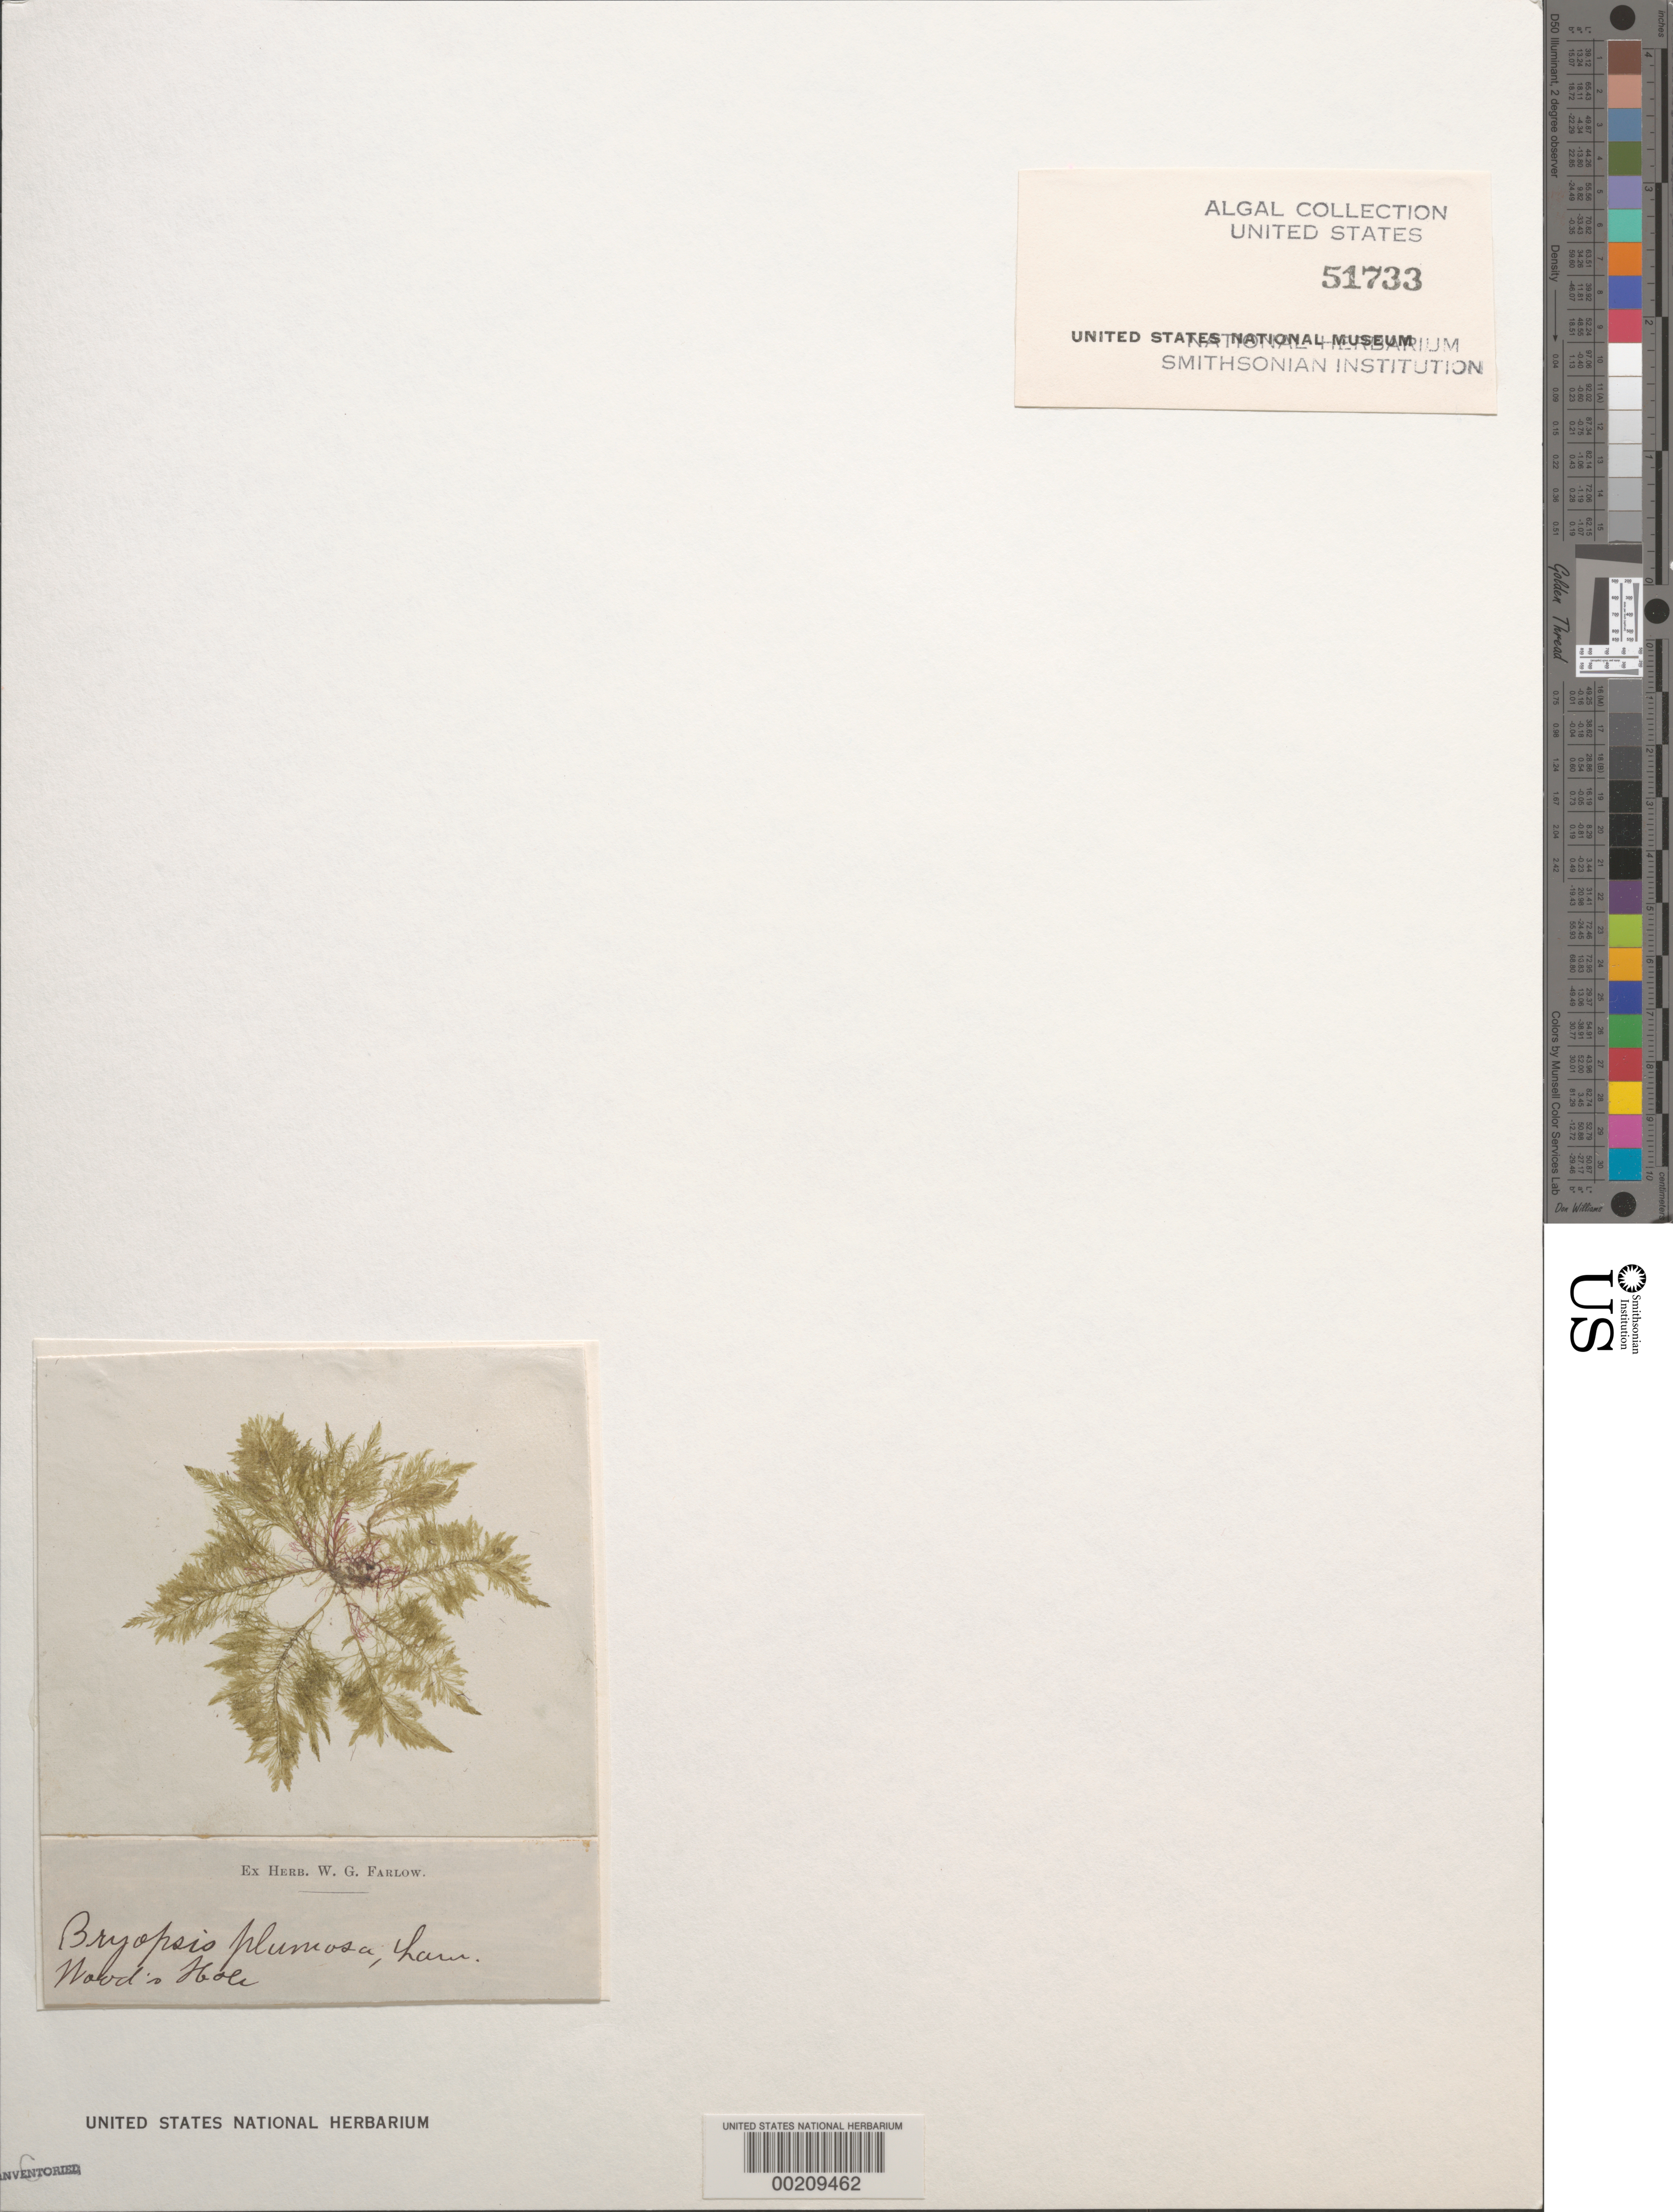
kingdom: Plantae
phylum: Chlorophyta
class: Ulvophyceae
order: Bryopsidales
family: Bryopsidaceae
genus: Bryopsis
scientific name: Bryopsis plumosa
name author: (Huds.) C. Agardh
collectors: W. Farlow (Herbarium)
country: United States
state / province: Massachusetts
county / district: Barnstable County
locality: Woods Hole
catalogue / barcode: US 51733